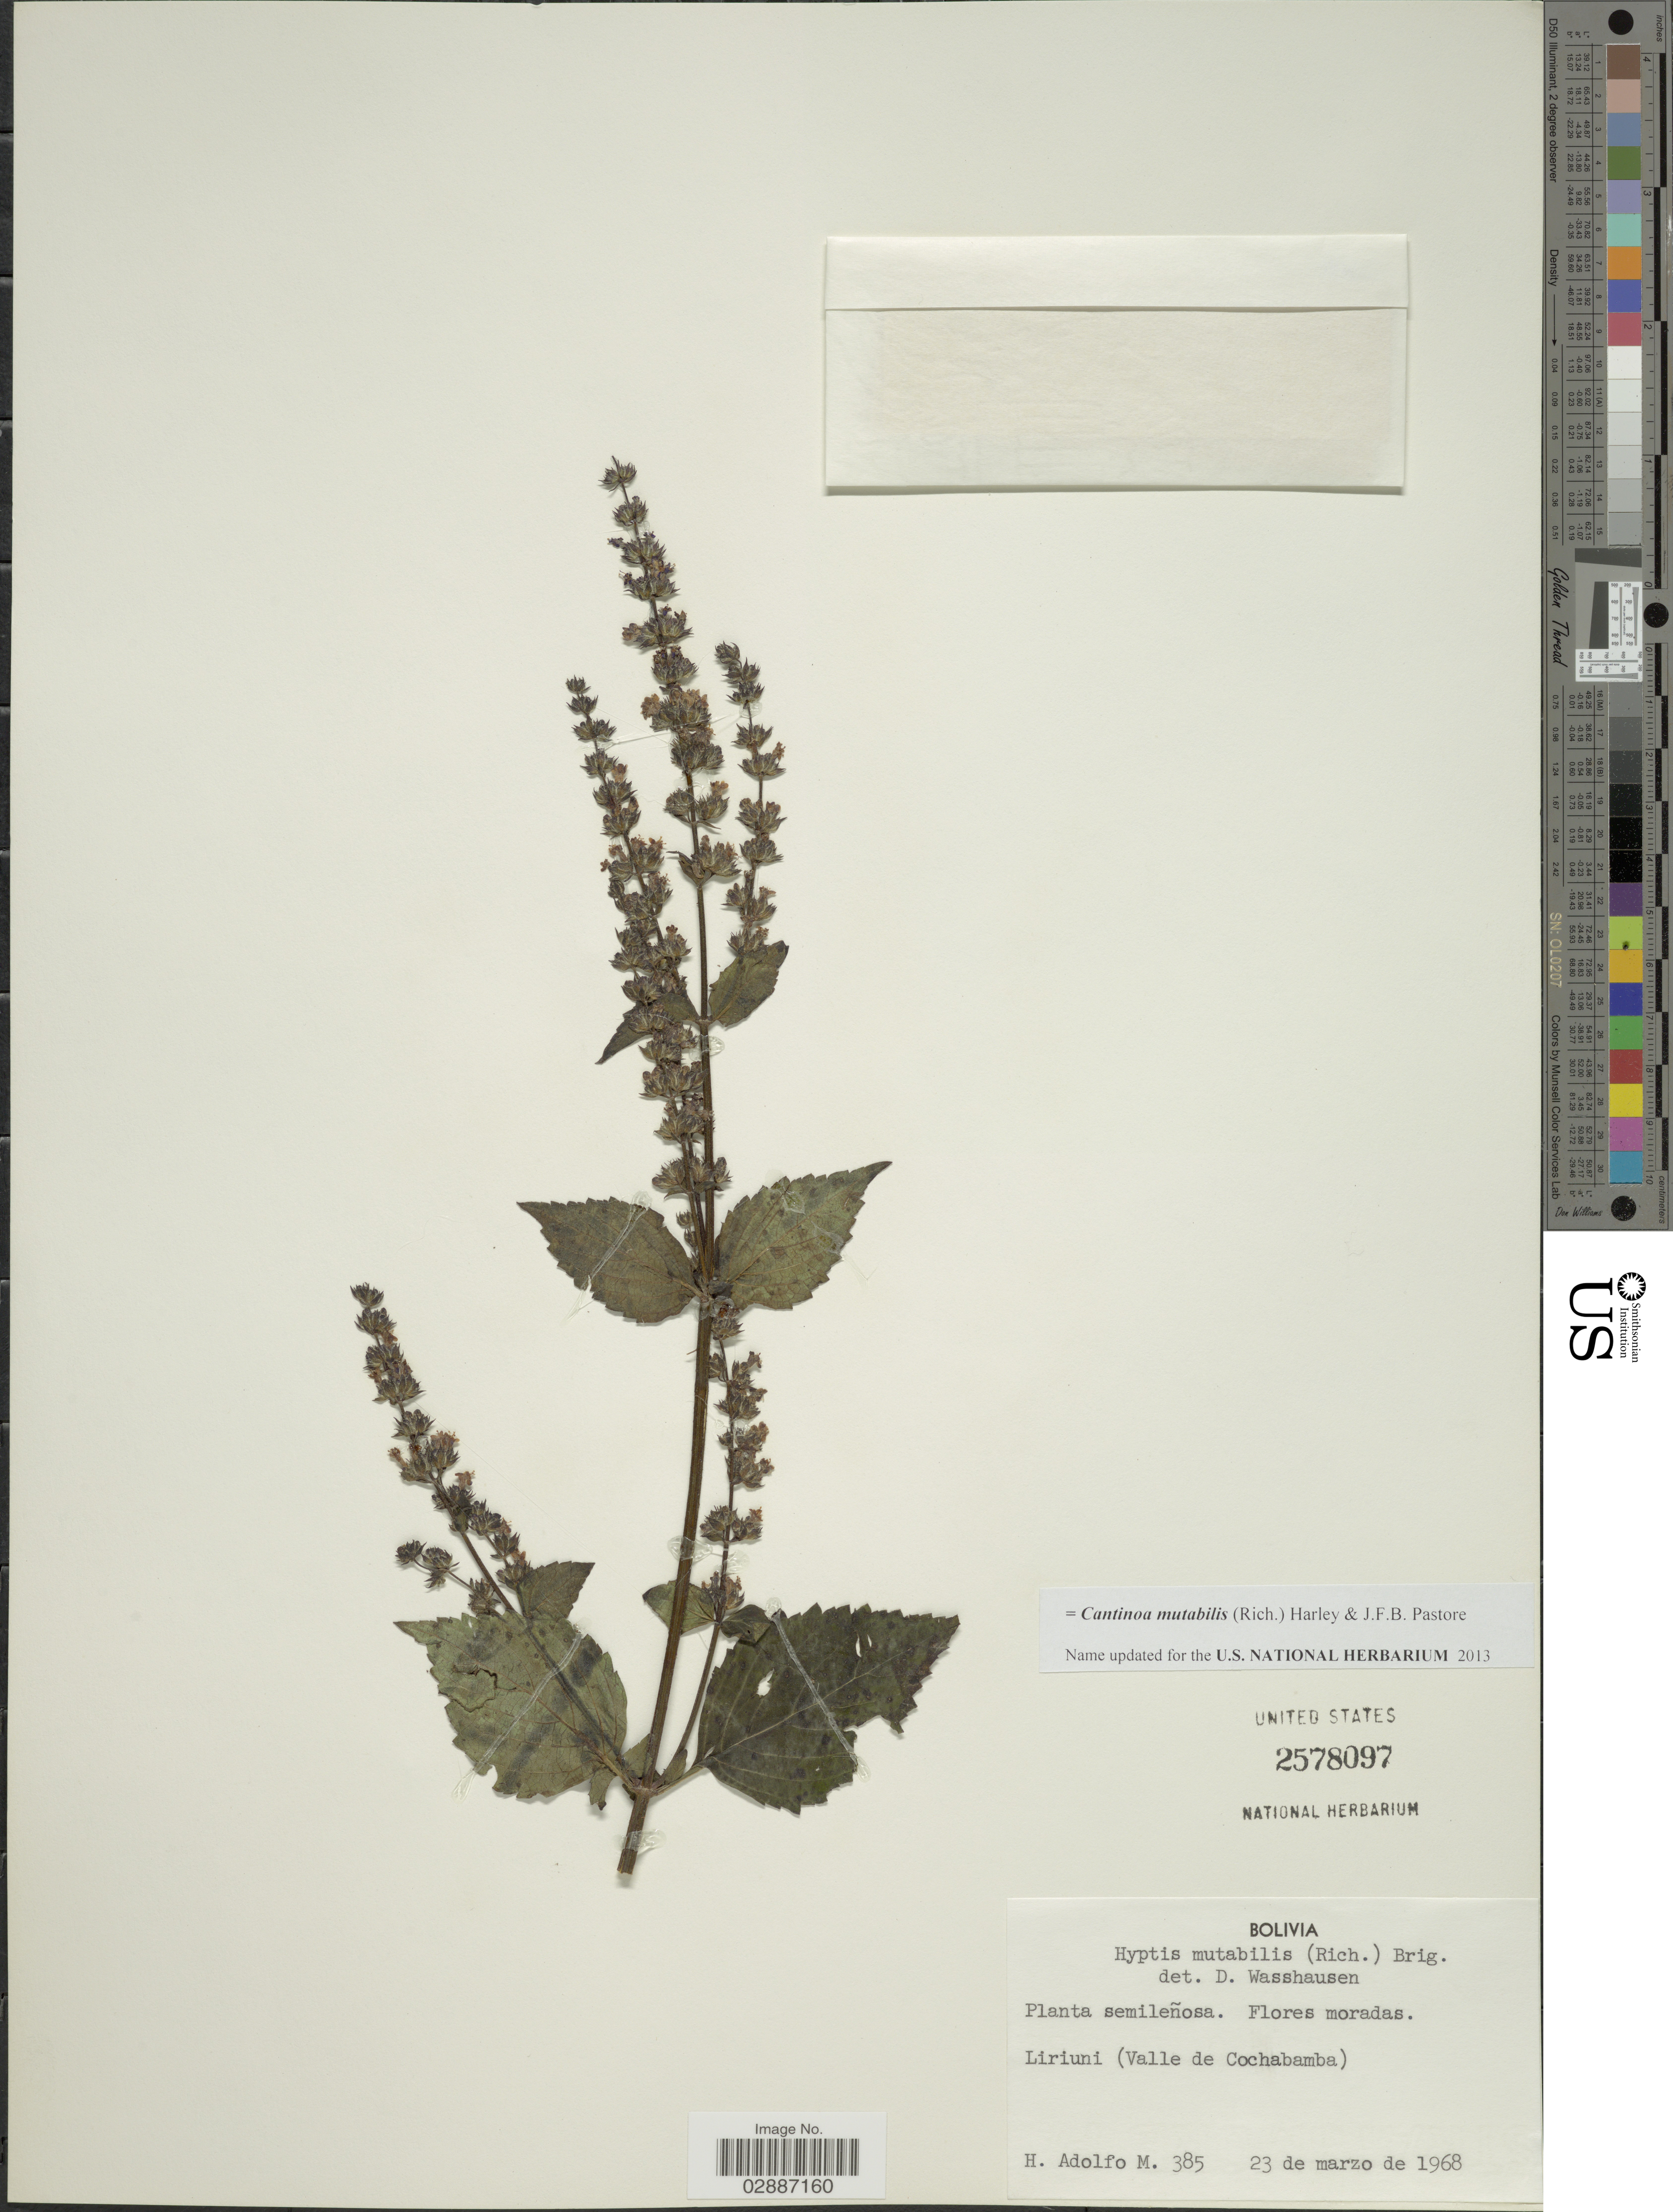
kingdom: Plantae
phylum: Tracheophyta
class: Magnoliopsida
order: Lamiales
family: Lamiaceae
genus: Cantinoa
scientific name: Cantinoa mutabilis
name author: (Epling) Harley & J.F.B. Pastore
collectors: H. Adolfo M.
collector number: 385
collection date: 1968-03-23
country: Bolivia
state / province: Cochabamba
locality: Liriuni (Valle de Cochabamba).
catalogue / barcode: US 2578097